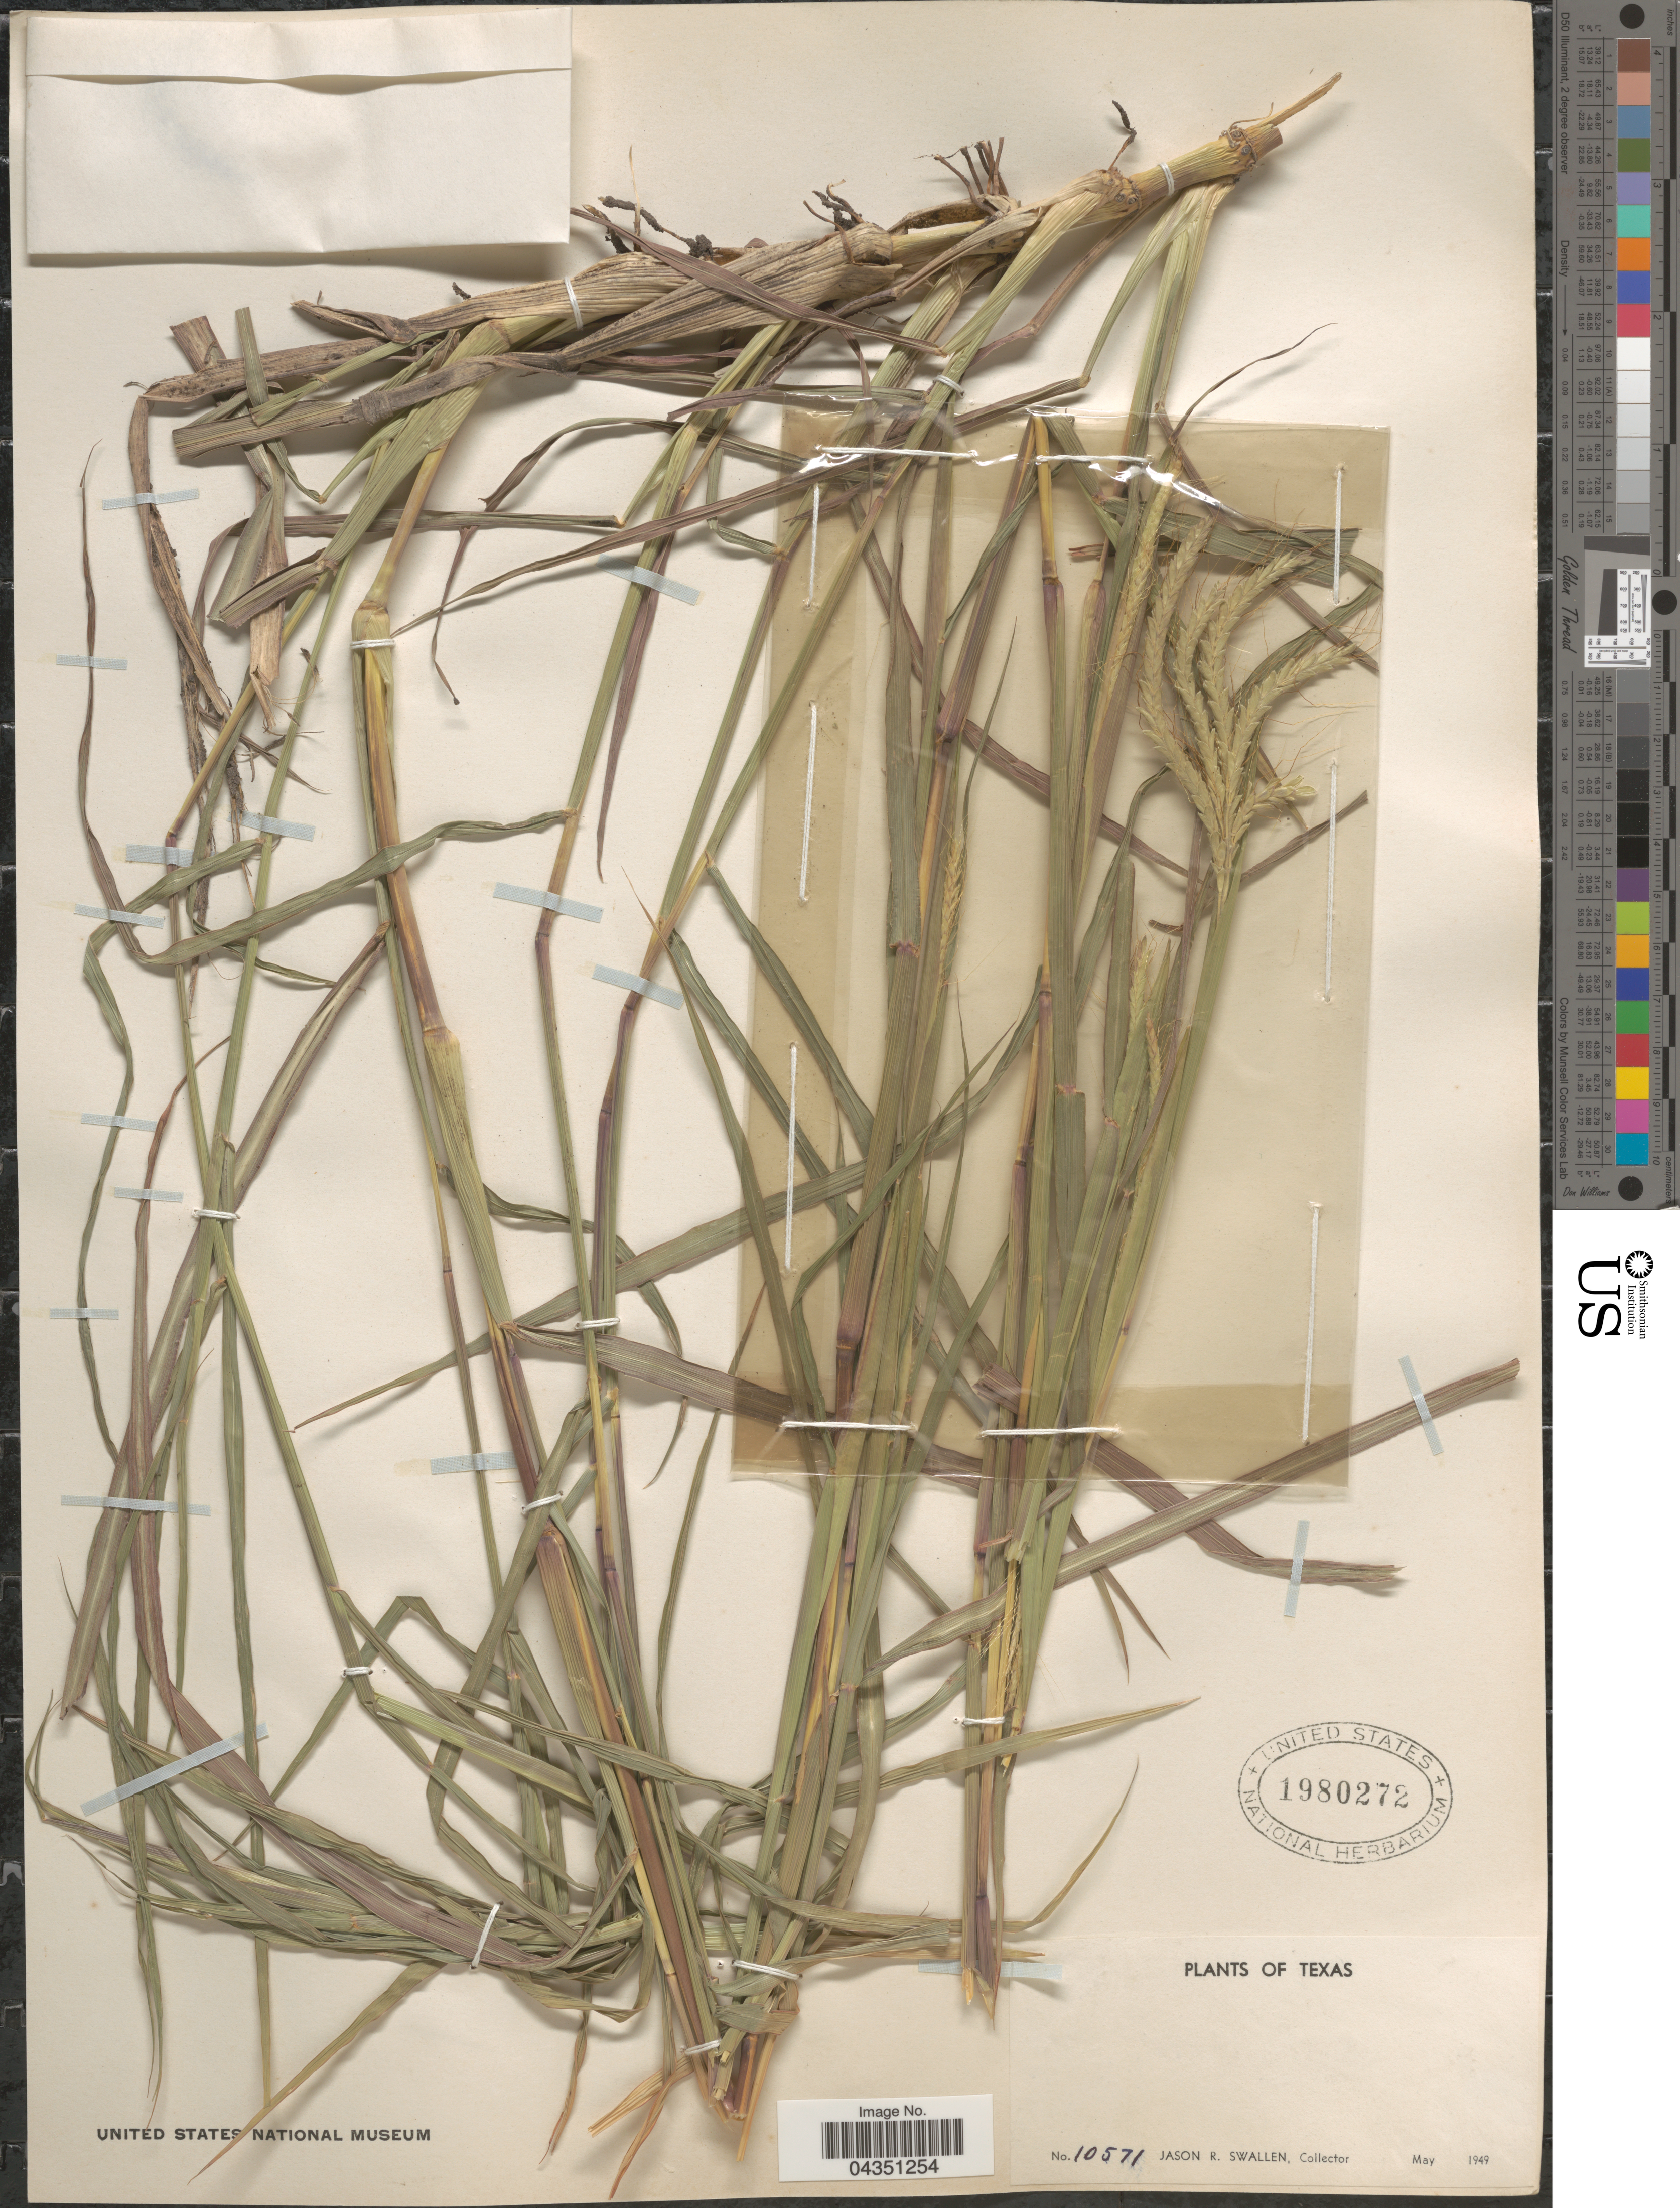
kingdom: Plantae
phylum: Tracheophyta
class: Liliopsida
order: Poales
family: Poaceae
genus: Dichanthium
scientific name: Dichanthium aristatum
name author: (Poir.) C.E. Hubb.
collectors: J. R. Swallen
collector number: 10571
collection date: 1949-05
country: United States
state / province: Texas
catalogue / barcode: US 1980272